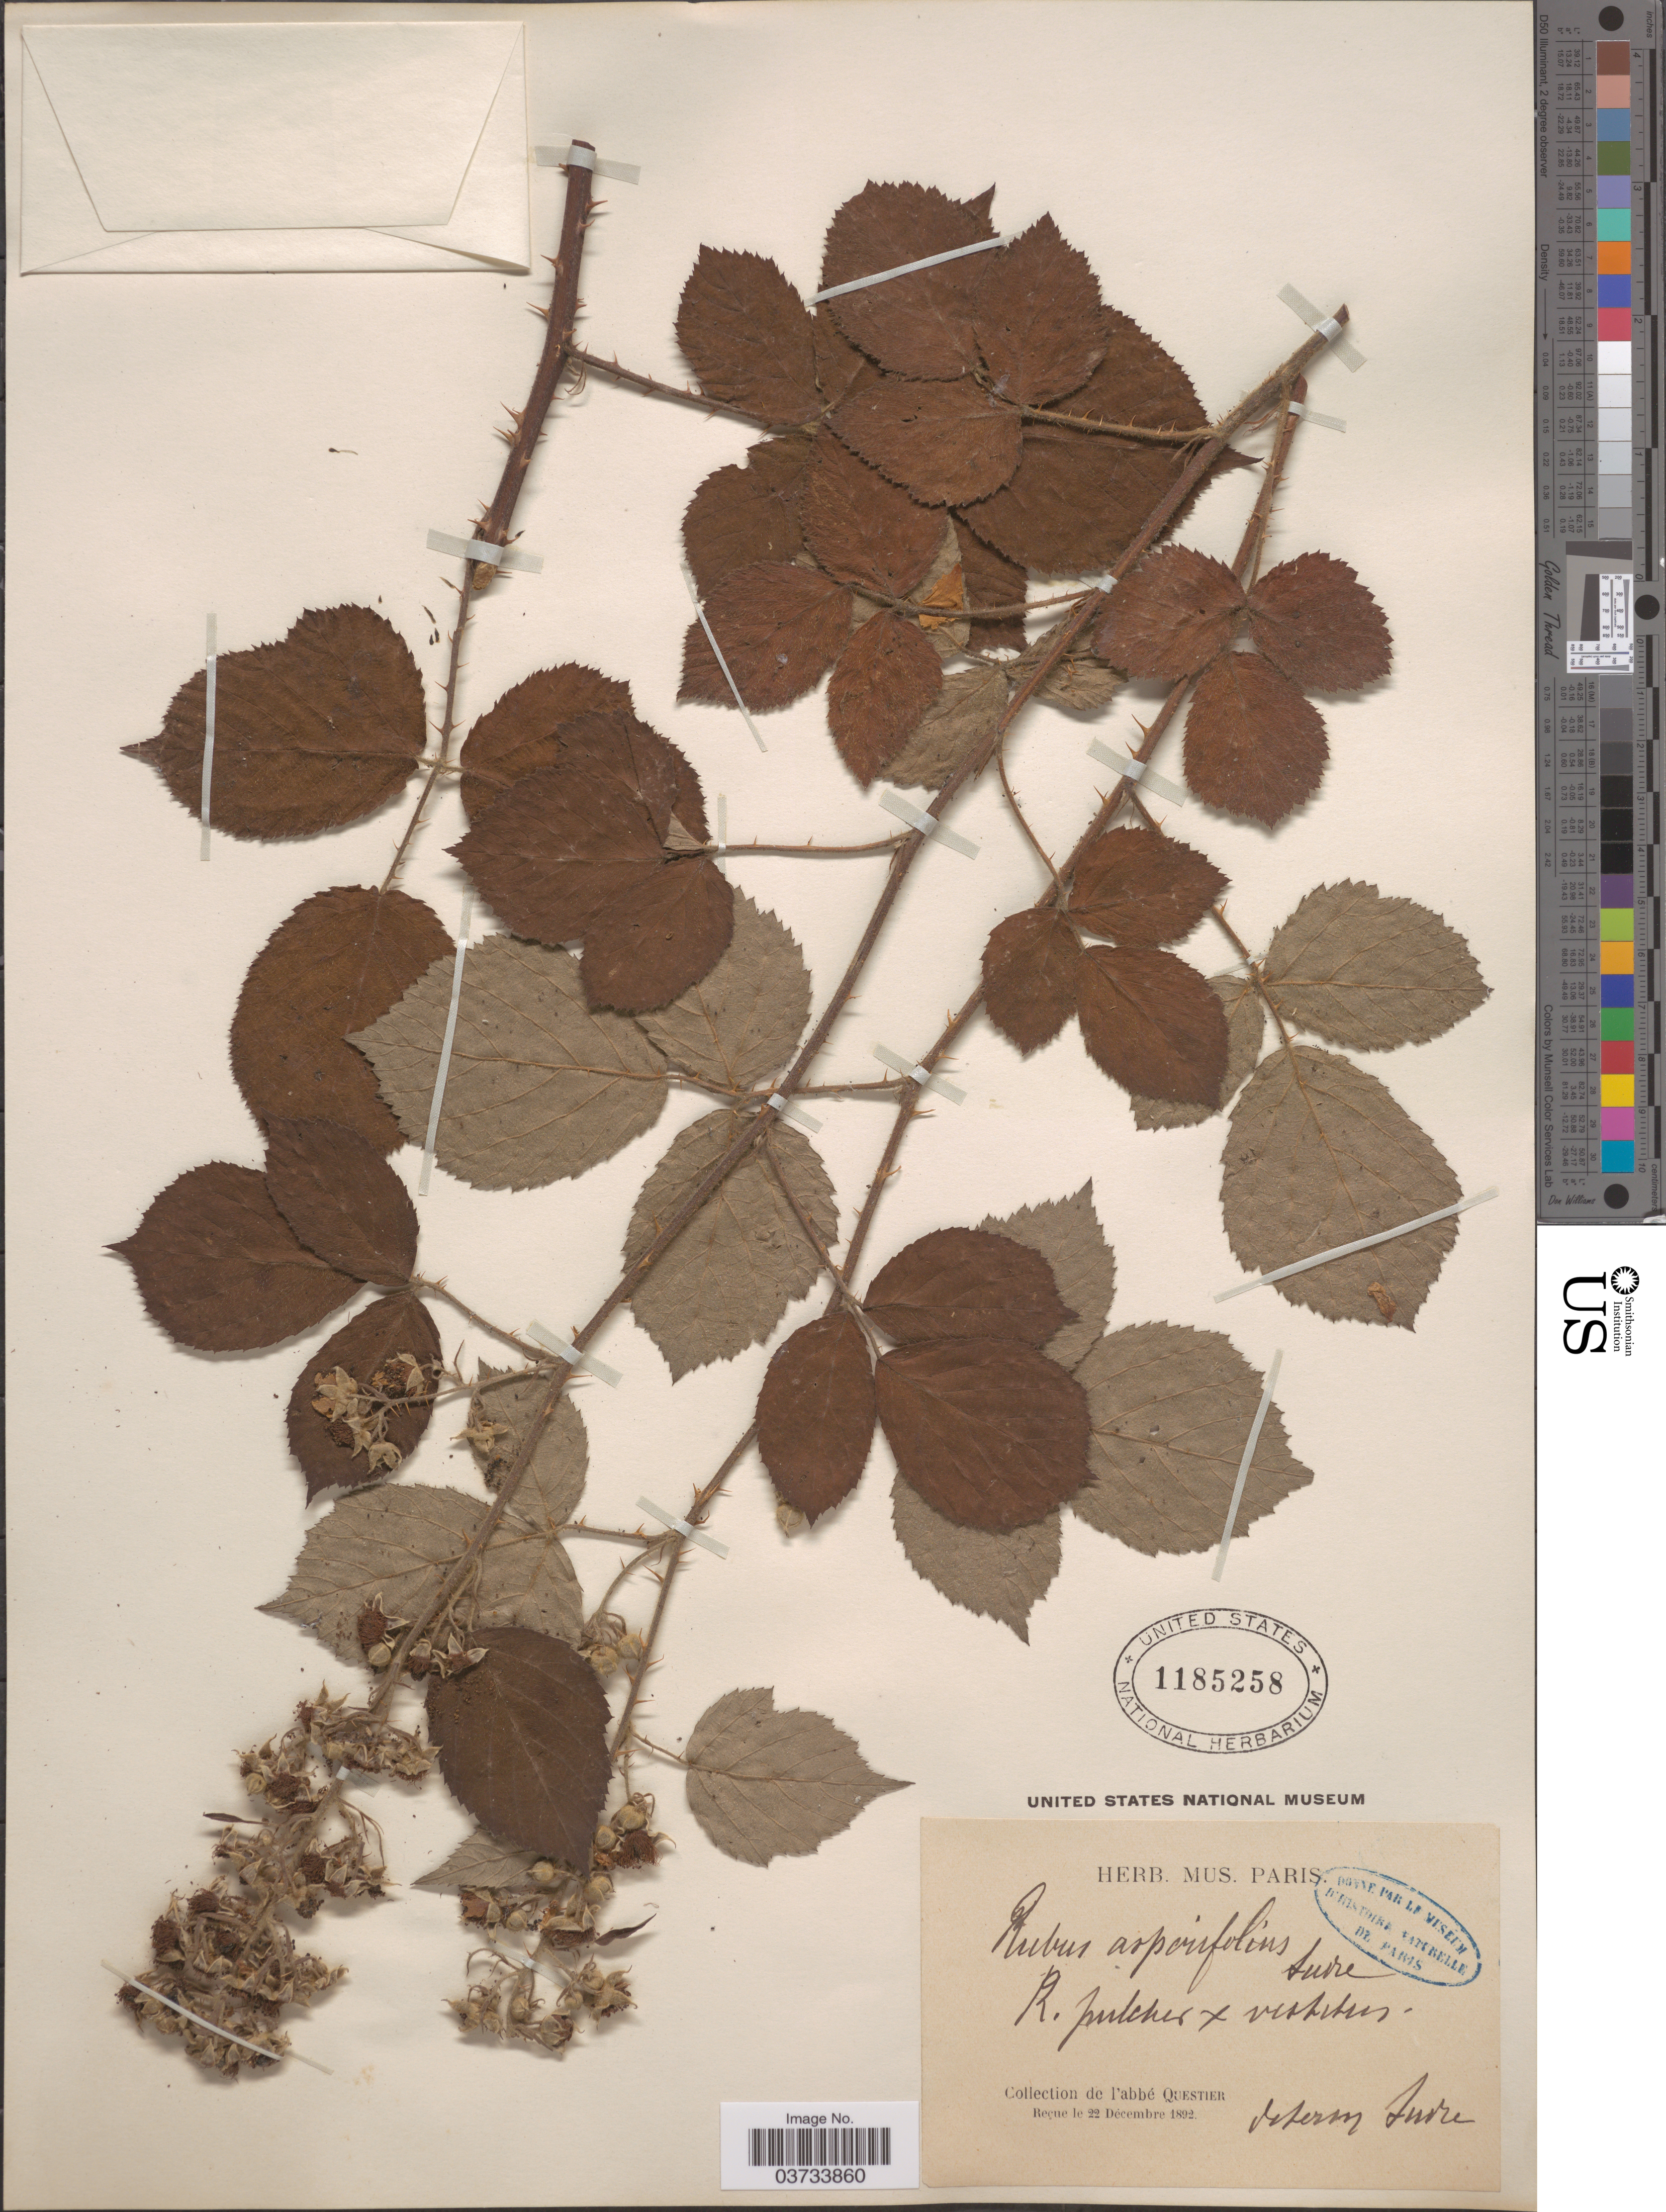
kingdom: Plantae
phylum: Tracheophyta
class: Magnoliopsida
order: Rosales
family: Rosaceae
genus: Rubus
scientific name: Rubus asperifolius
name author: Sudre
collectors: A. Questier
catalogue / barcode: US 1185258